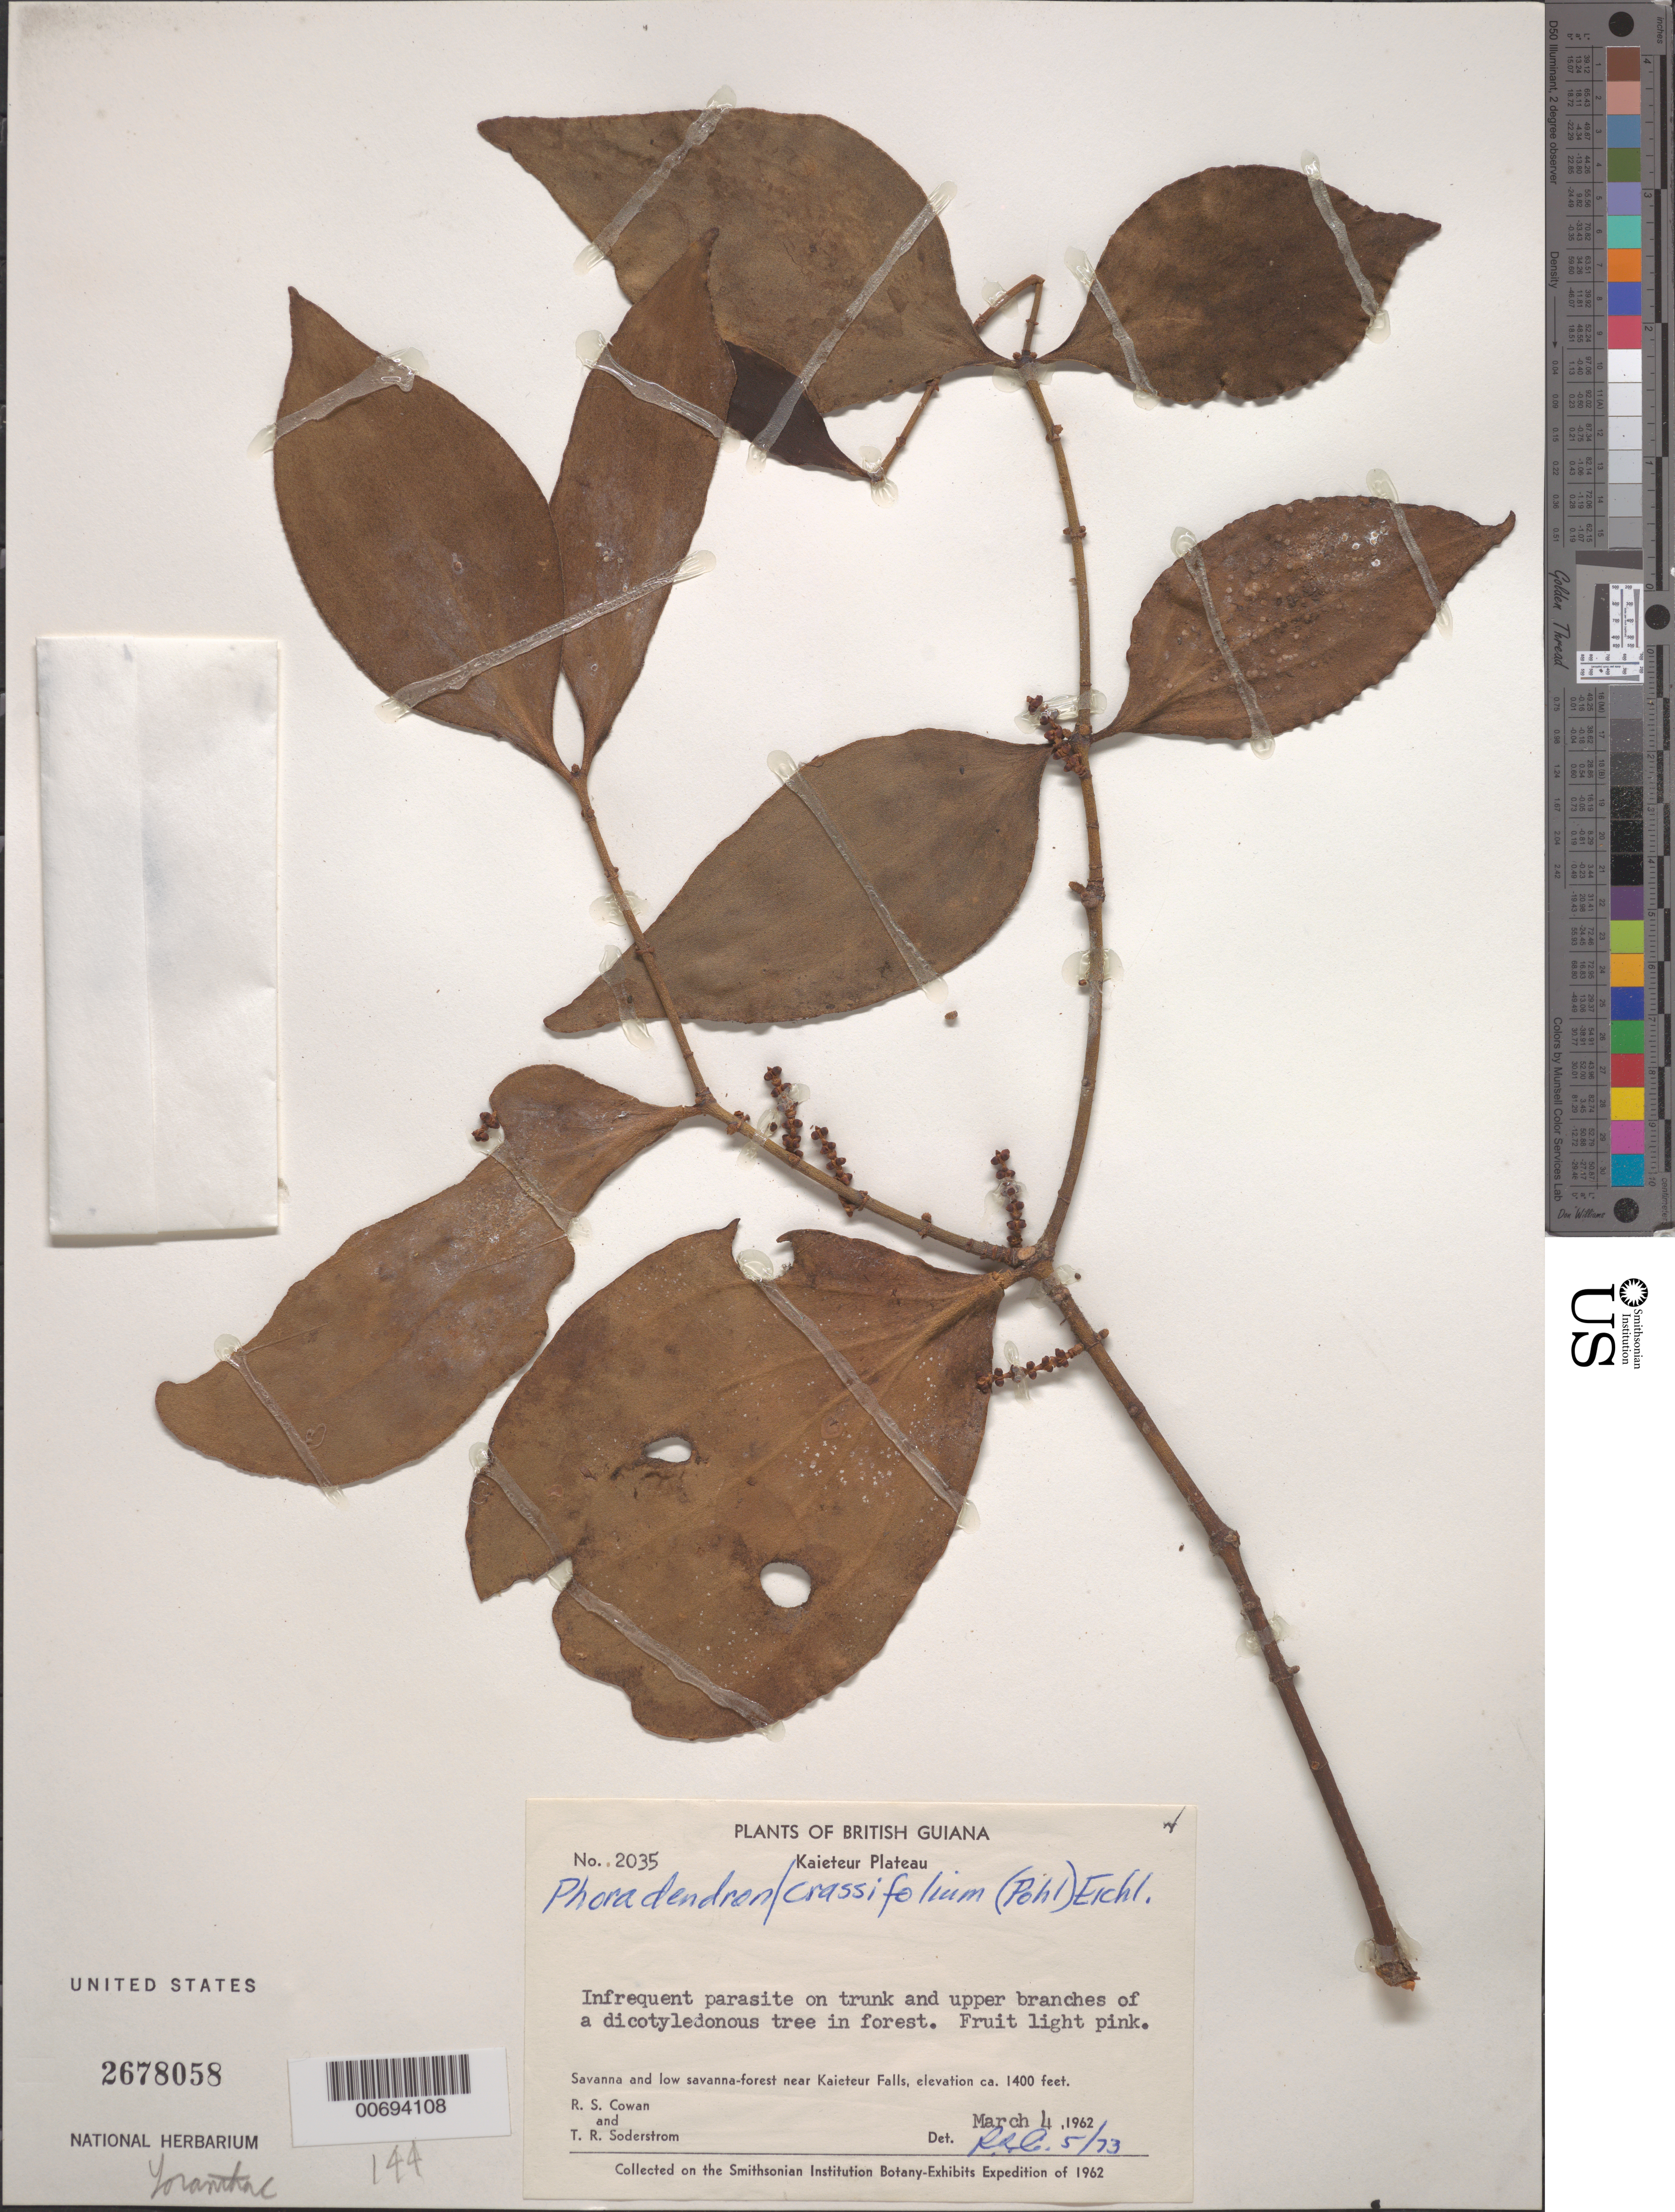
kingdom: Plantae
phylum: Tracheophyta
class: Magnoliopsida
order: Santalales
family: Viscaceae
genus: Phoradendron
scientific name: Phoradendron crassifolium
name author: (Pohl ex DC.) Eichler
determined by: Cowan, R. S.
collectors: R. S. Cowan & T. R. Soderstrom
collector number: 2035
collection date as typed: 4-Mar-62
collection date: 1962-03-04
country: Guyana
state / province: Potaro-Siparuni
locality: Kaieteur Plateau, along trail from plane landing to Kaieteur Falls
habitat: Savanna and low savanna forest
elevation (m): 427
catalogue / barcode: US 2678058